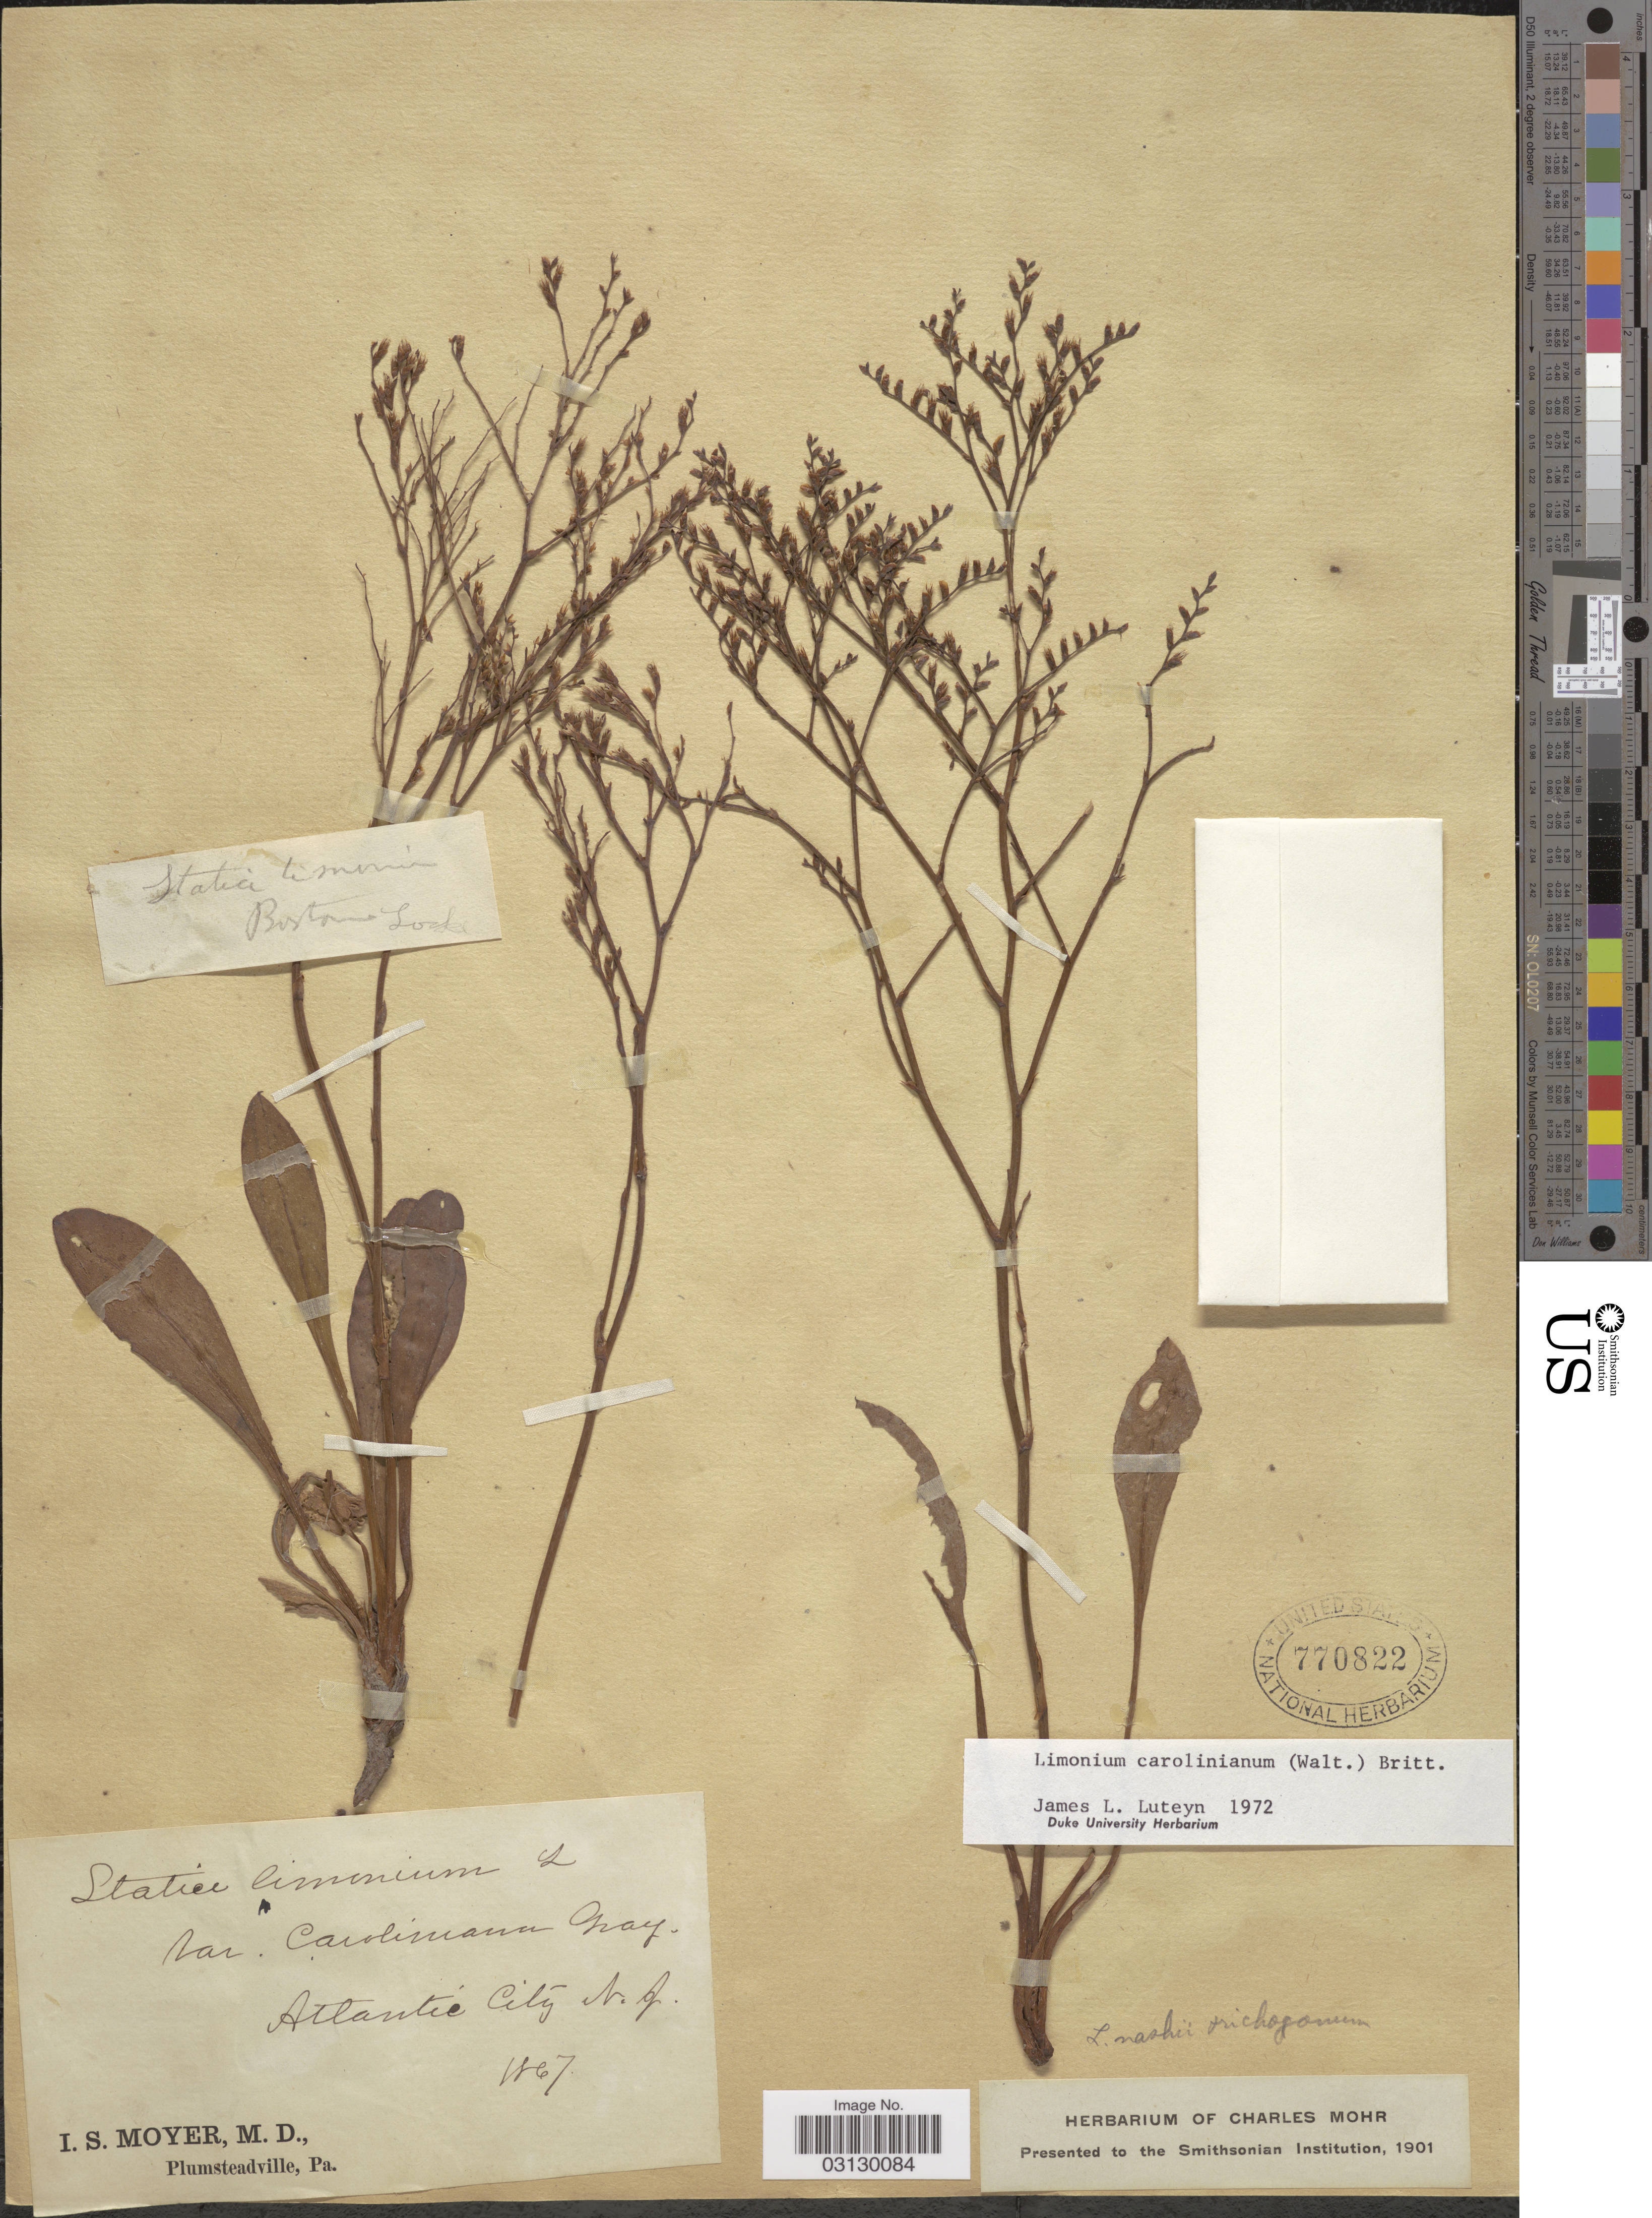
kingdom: Plantae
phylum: Tracheophyta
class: Magnoliopsida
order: Caryophyllales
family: Plumbaginaceae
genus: Limonium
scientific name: Limonium carolinianum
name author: (Walter) Britton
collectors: I. S. Moyer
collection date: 1867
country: United States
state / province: New Jersey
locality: Atlantic City.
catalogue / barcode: US 770822